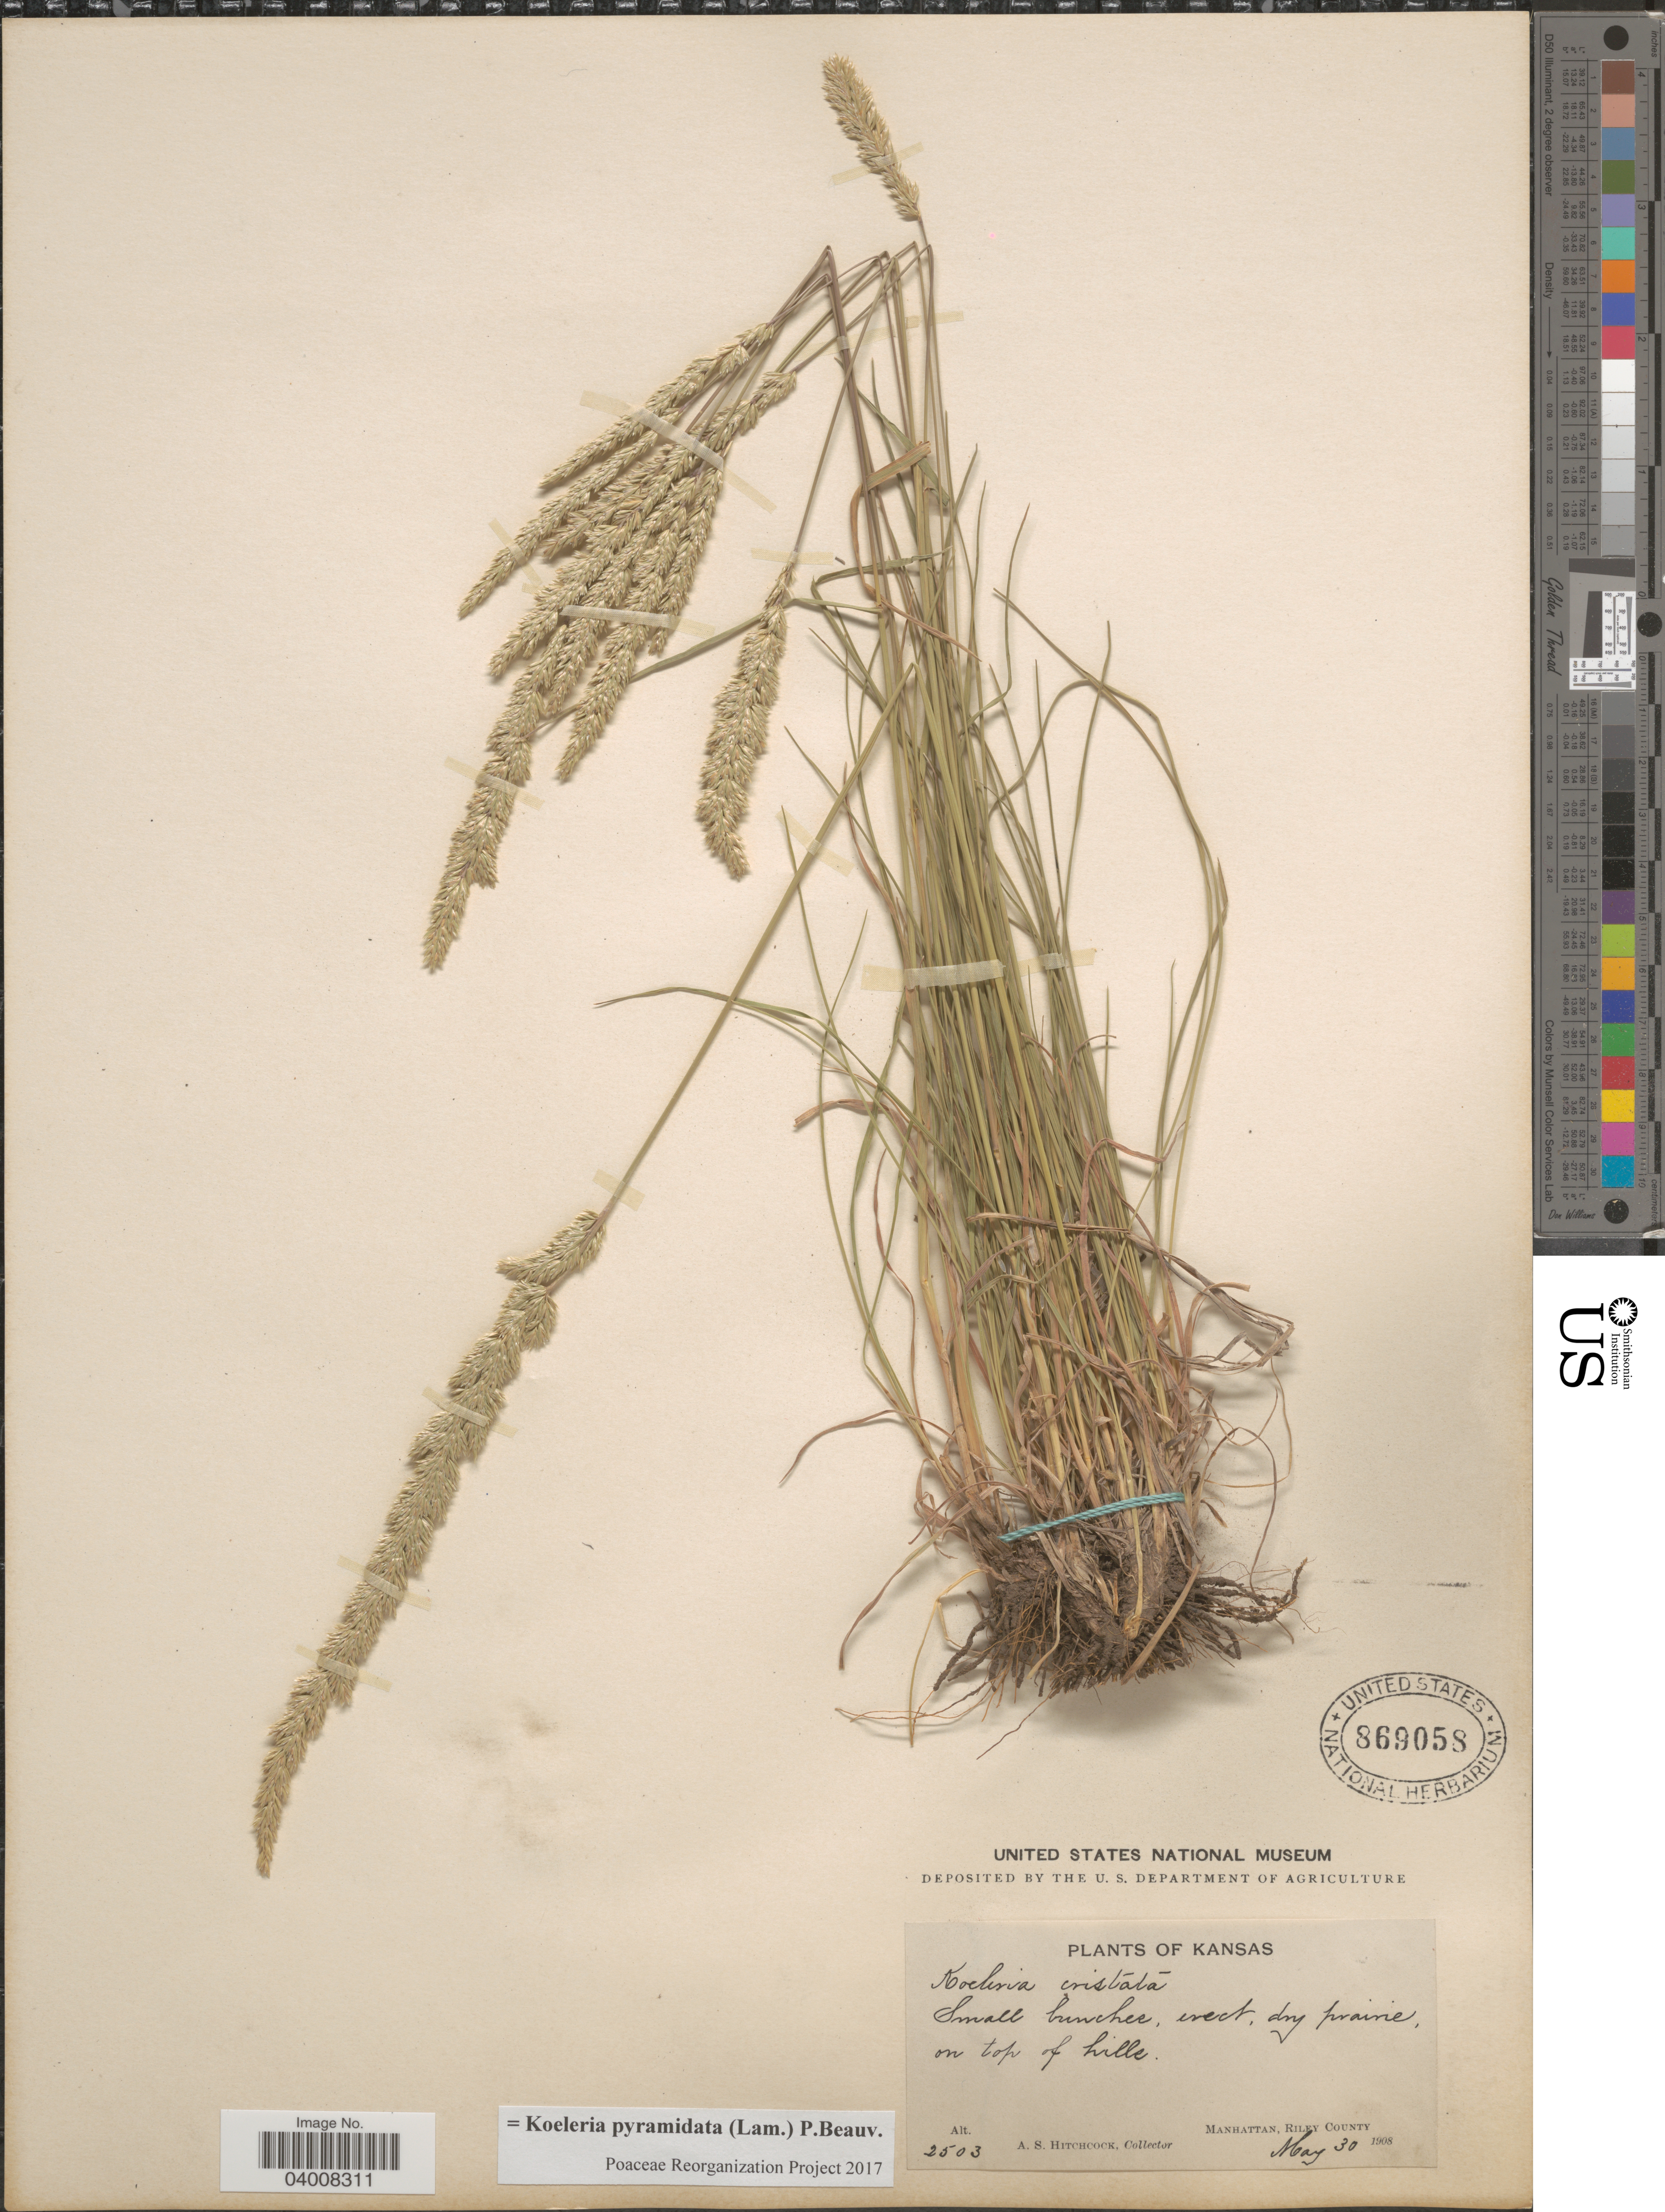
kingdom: Plantae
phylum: Tracheophyta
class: Liliopsida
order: Poales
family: Poaceae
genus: Koeleria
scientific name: Koeleria pyramidata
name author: (Lam.) P. Beauv.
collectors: A. S. Hitchcock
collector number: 2503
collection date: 1908-05-30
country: United States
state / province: Kansas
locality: Manhattan, Riley County.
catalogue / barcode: US 869058